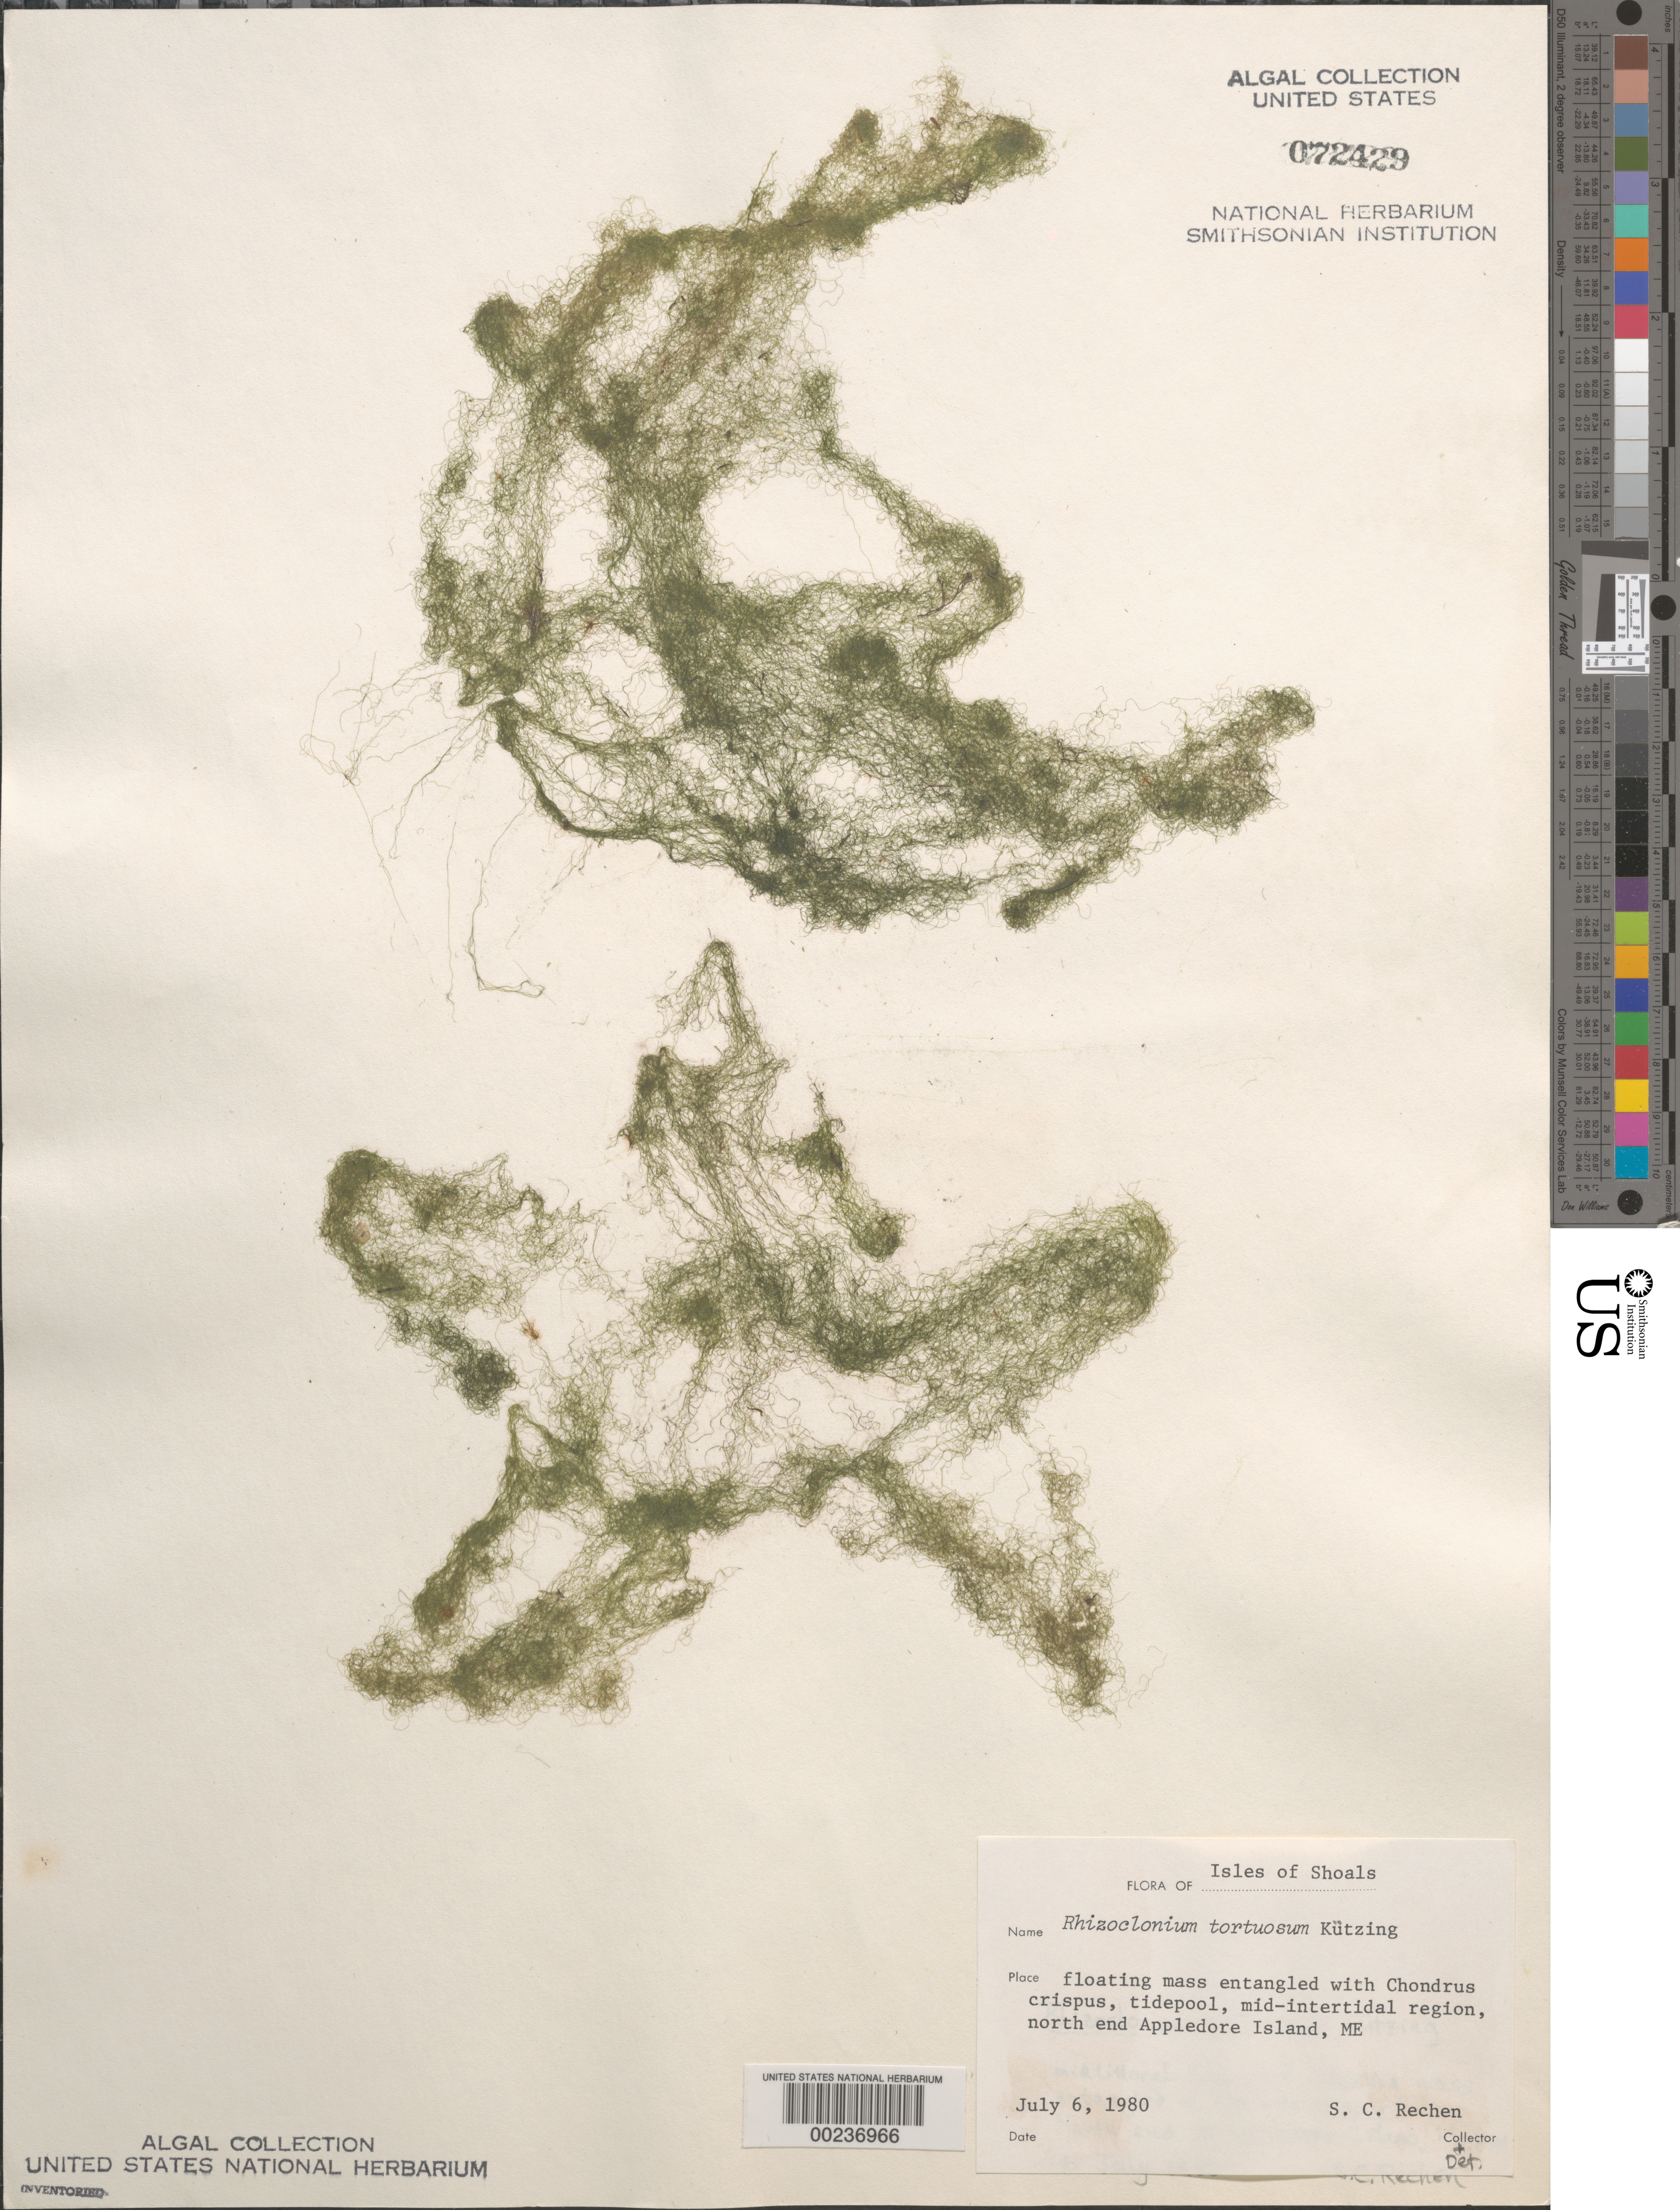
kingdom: Plantae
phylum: Chlorophyta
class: Ulvophyceae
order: Cladophorales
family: Cladophoraceae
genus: Chaetomorpha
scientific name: Chaetomorpha tortuosa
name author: (Dilwyn) Kütz.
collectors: S. Rechen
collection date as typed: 06 Jul 1980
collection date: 1980-07-06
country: United States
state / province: Maine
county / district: York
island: Appledore Island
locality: North end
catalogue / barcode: US 72429